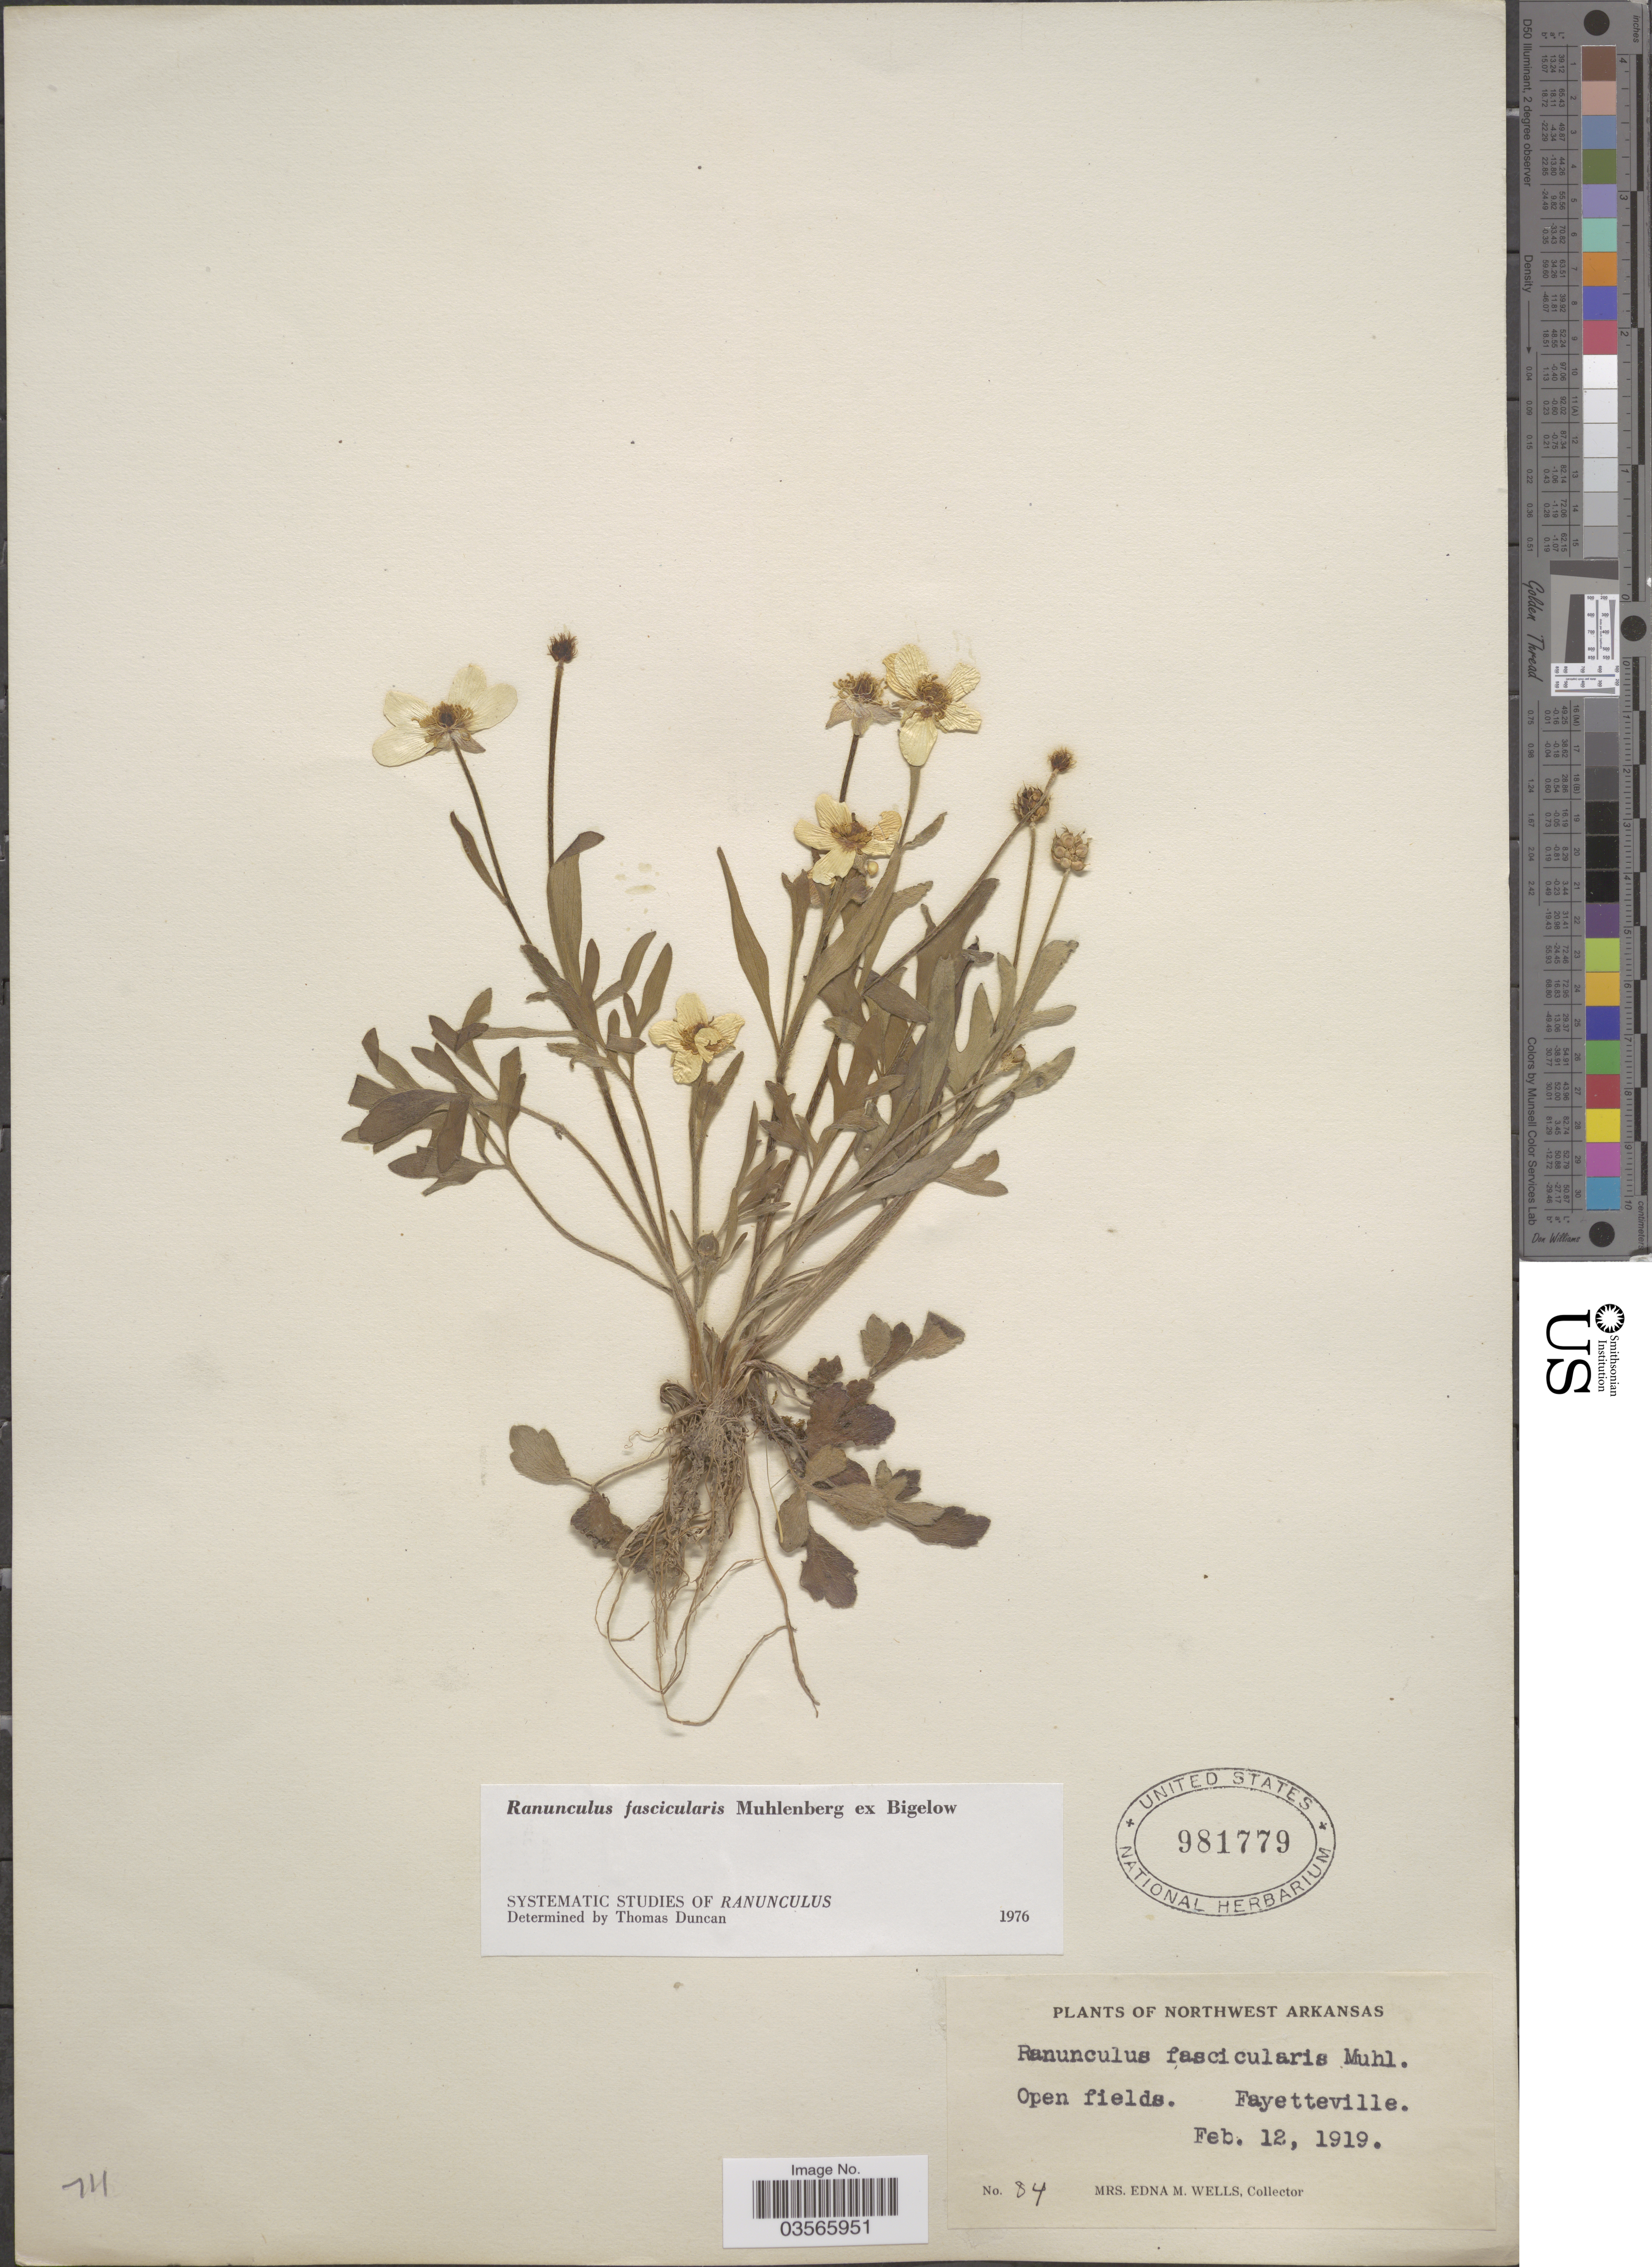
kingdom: Plantae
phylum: Tracheophyta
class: Magnoliopsida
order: Ranunculales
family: Ranunculaceae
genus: Ranunculus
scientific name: Ranunculus fascicularis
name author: Muhl. ex Bigelow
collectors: E. M. Wells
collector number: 84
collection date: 1919-02-12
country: United States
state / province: Arkansas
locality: Northwest Arkansas. Open fields. Fayetteville.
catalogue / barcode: US 981779